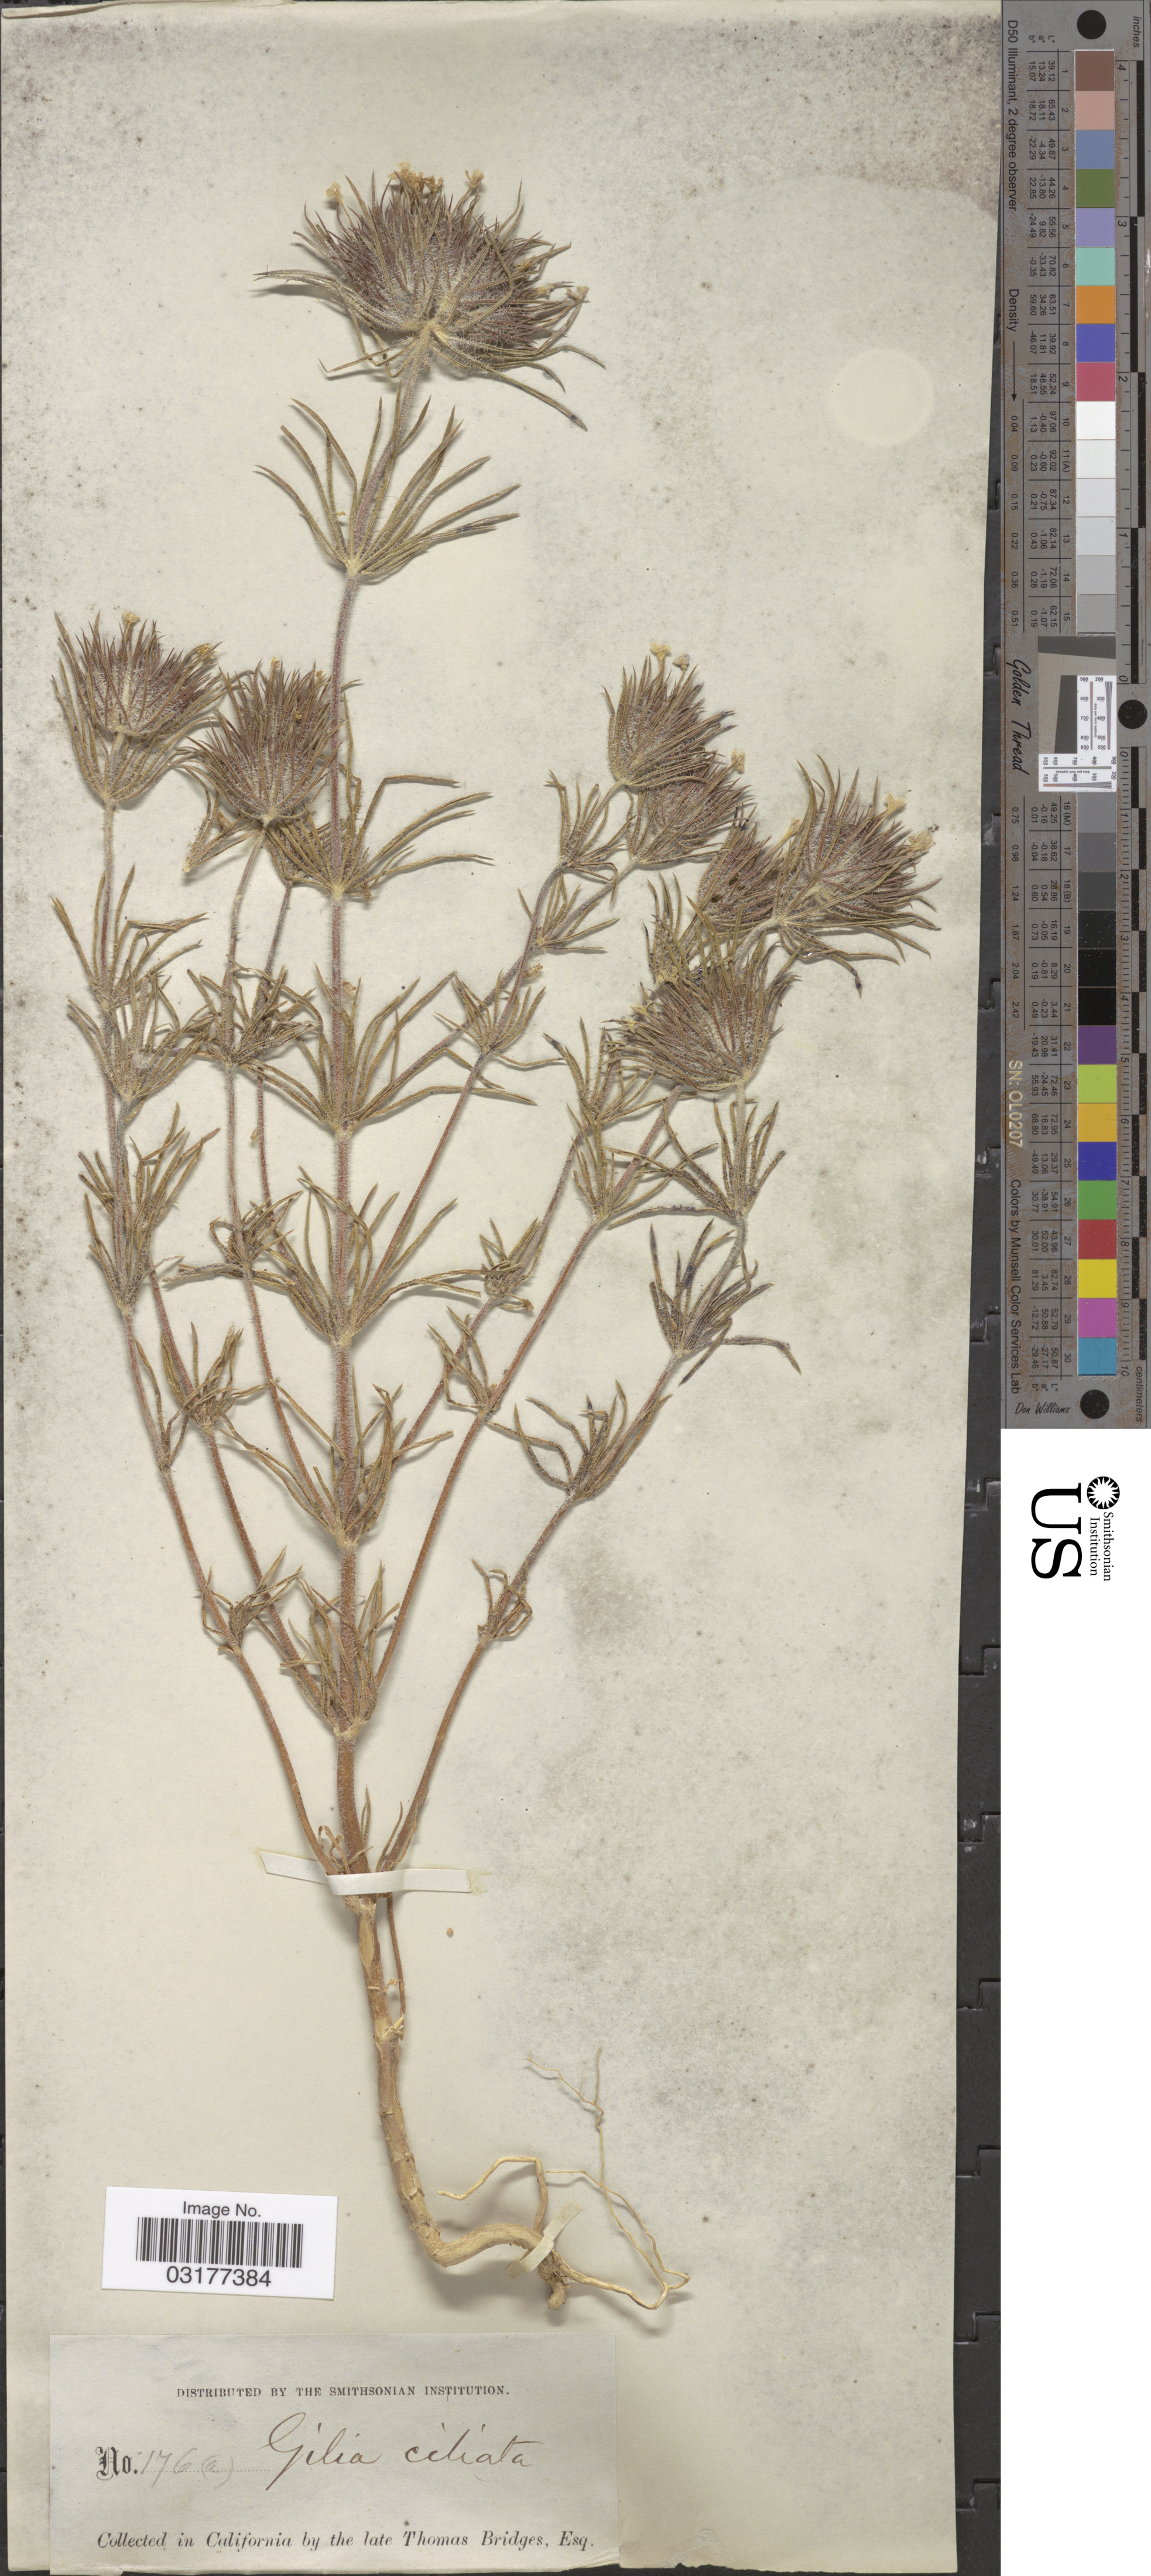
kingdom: Plantae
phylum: Tracheophyta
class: Magnoliopsida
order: Ericales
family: Polemoniaceae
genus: Leptosiphon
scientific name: Leptosiphon ciliatus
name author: (Benth.) Jeps.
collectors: T. Bridges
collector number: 176 (a)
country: United States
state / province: California